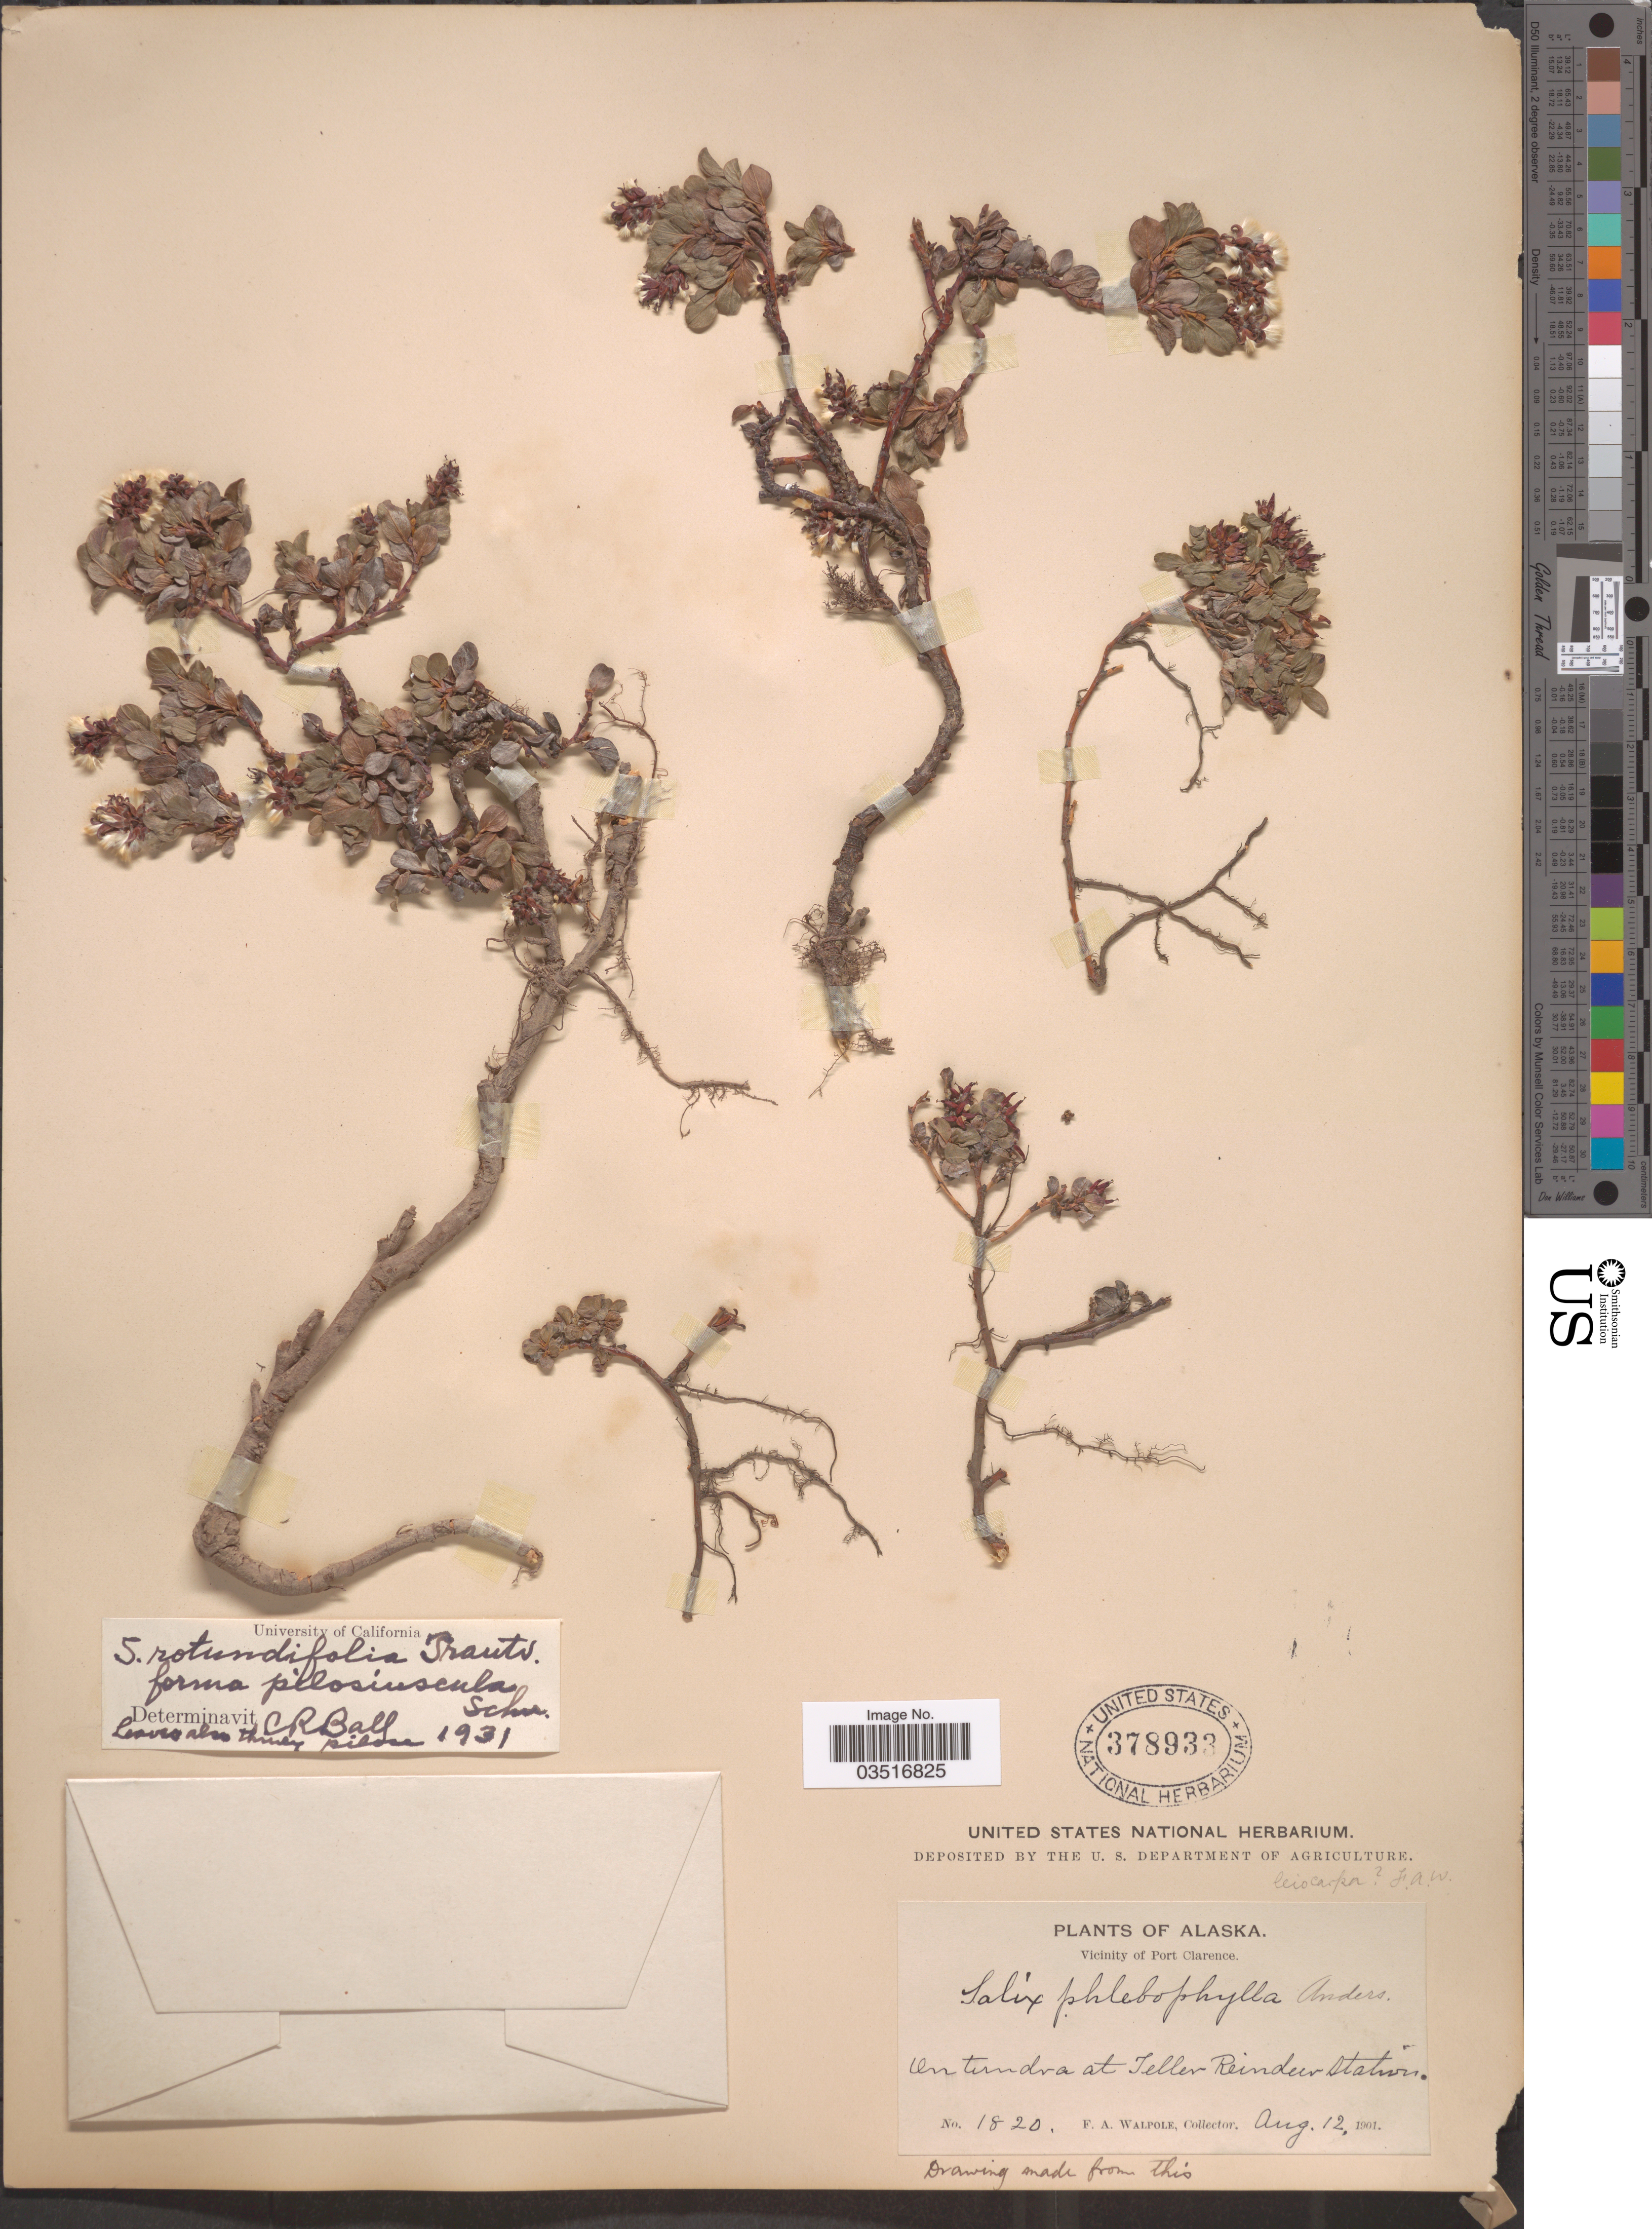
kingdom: Plantae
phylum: Tracheophyta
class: Magnoliopsida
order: Malpighiales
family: Salicaceae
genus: Salix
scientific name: Salix rotundifolia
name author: Trautv.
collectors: F. Walpole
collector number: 1820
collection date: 1901-08-12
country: United States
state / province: Alaska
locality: Vicinity of Port Clarence. On tundra at Teller Reindeer Station.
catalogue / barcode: US 378933